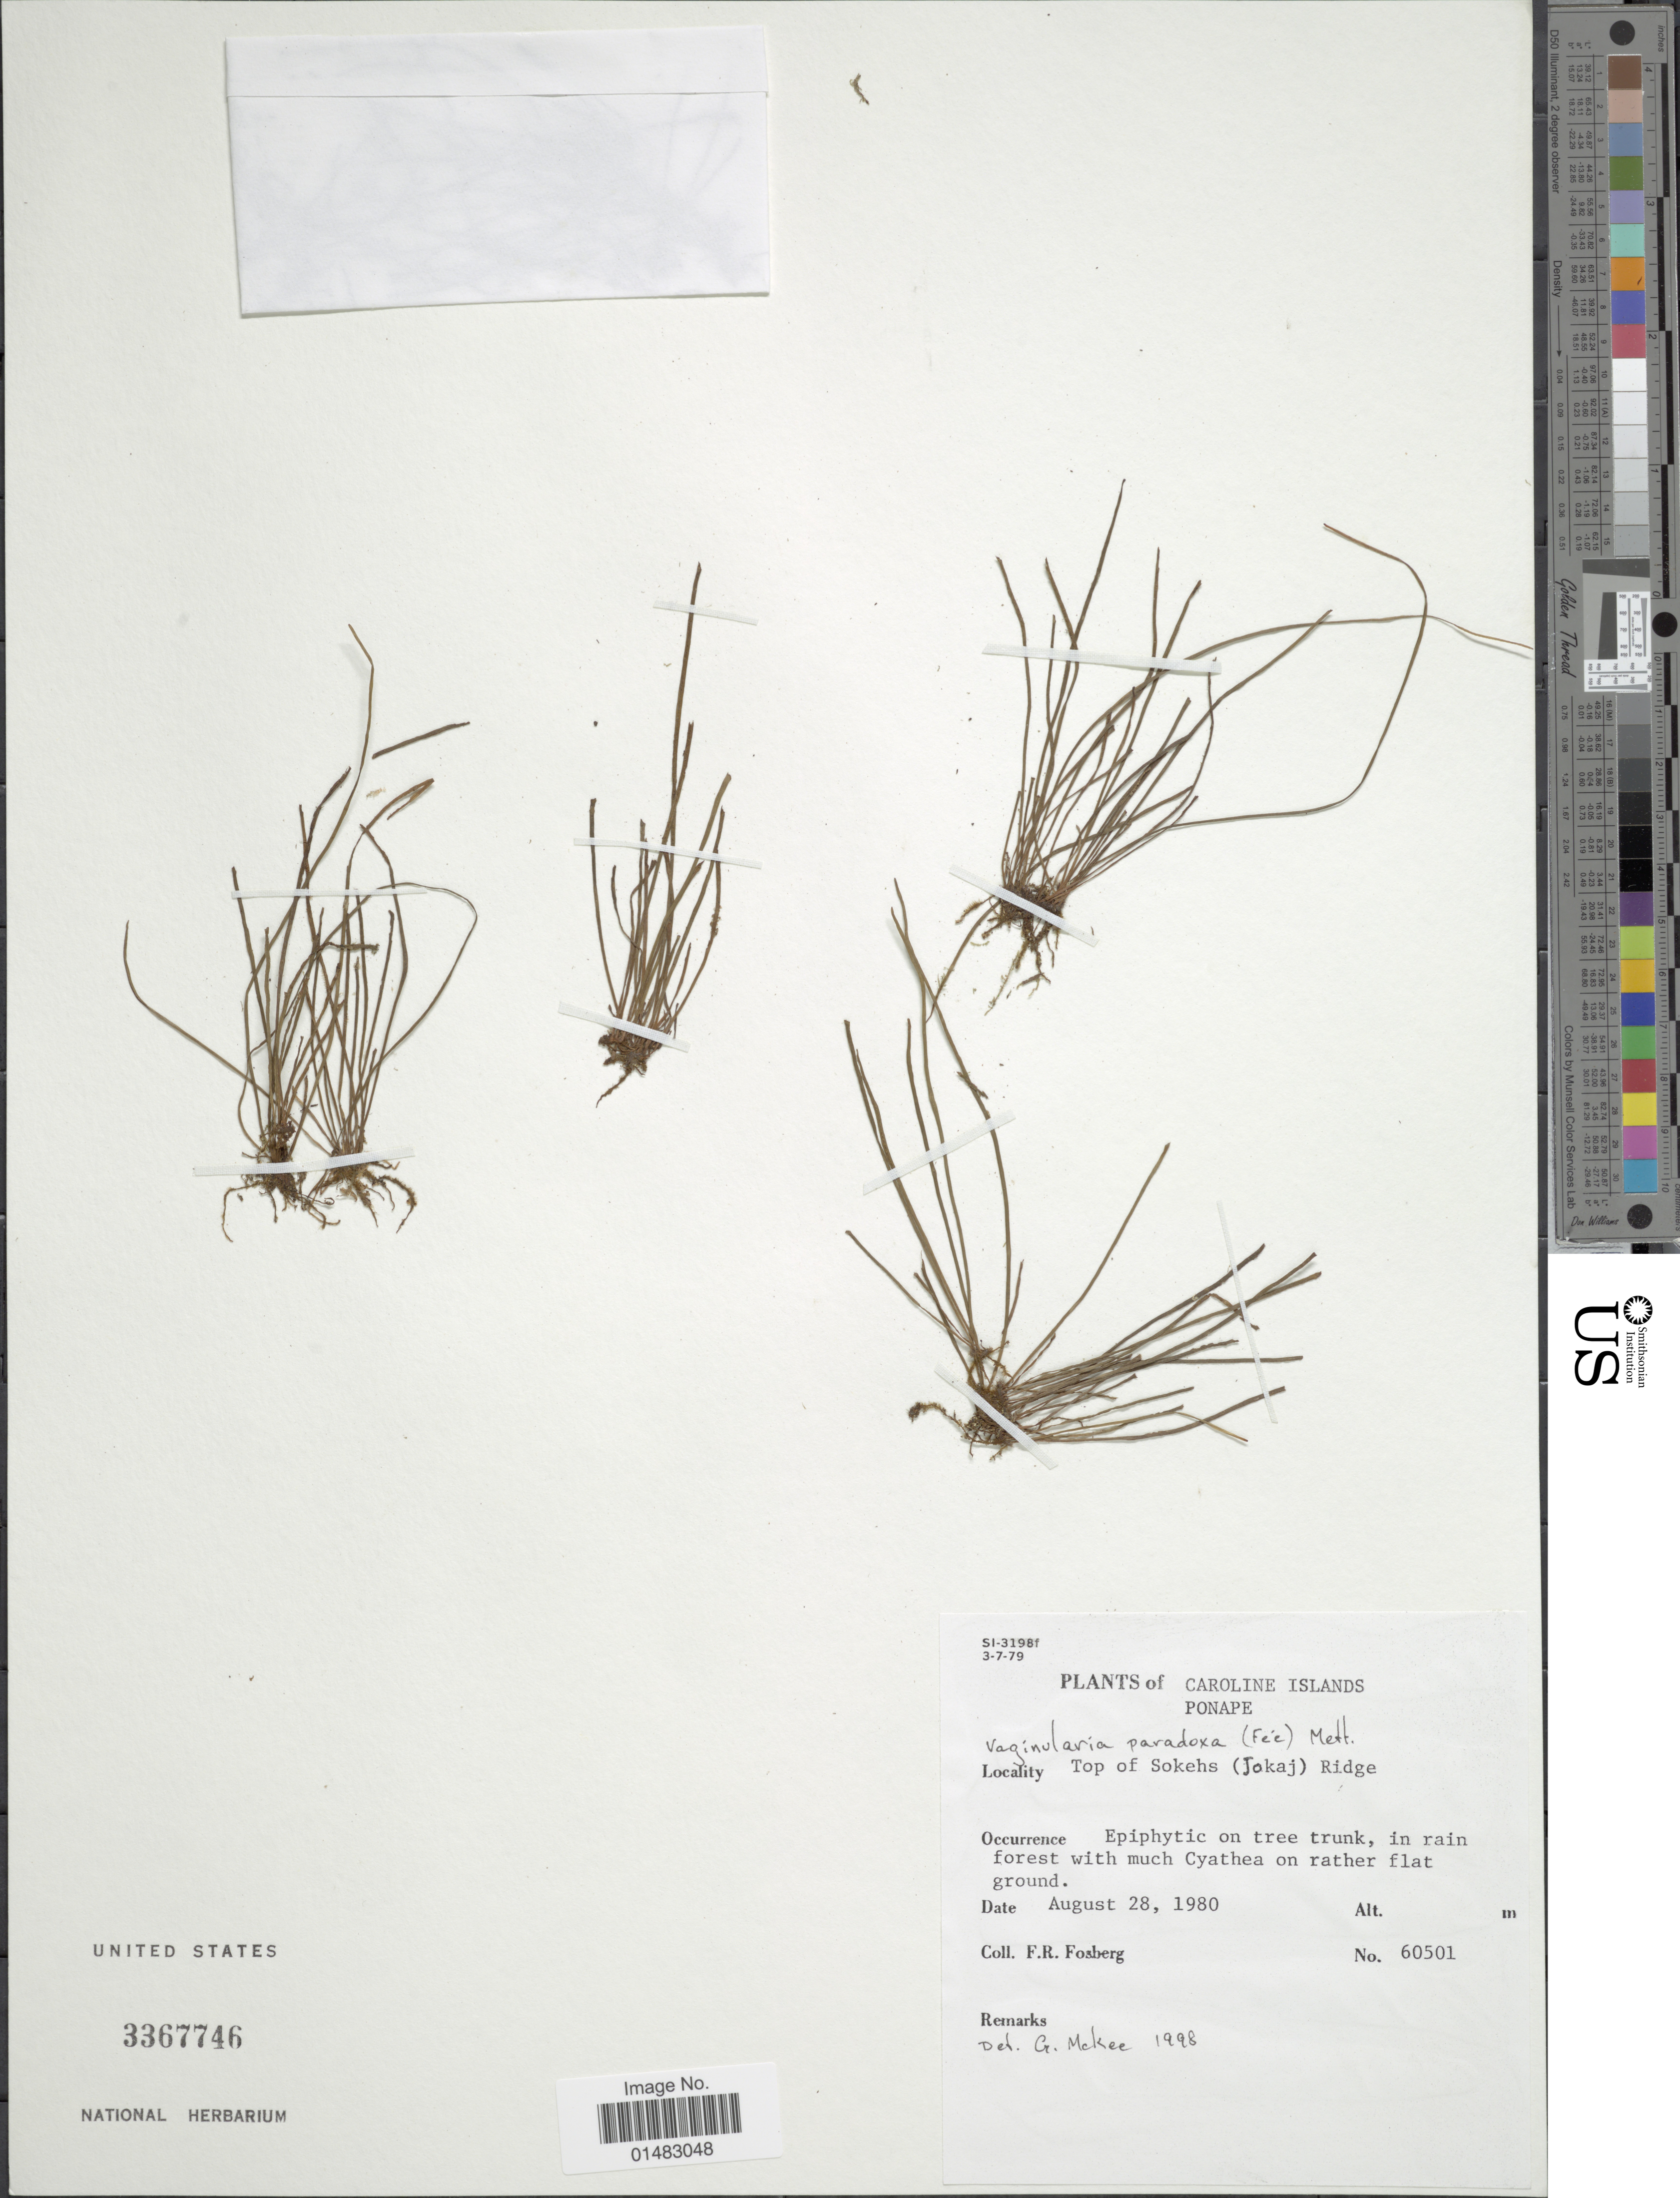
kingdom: Plantae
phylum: Tracheophyta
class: Polypodiopsida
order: Polypodiales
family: Pteridaceae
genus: Vaginularia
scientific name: Vaginularia paradoxa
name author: (Fée) Mett. ex Miq.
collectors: F. R. Fosberg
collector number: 60501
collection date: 1980-08-28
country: Micronesia, Federated States of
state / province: Pohnpei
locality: Ponape, Caroline Islands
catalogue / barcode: US 3367746